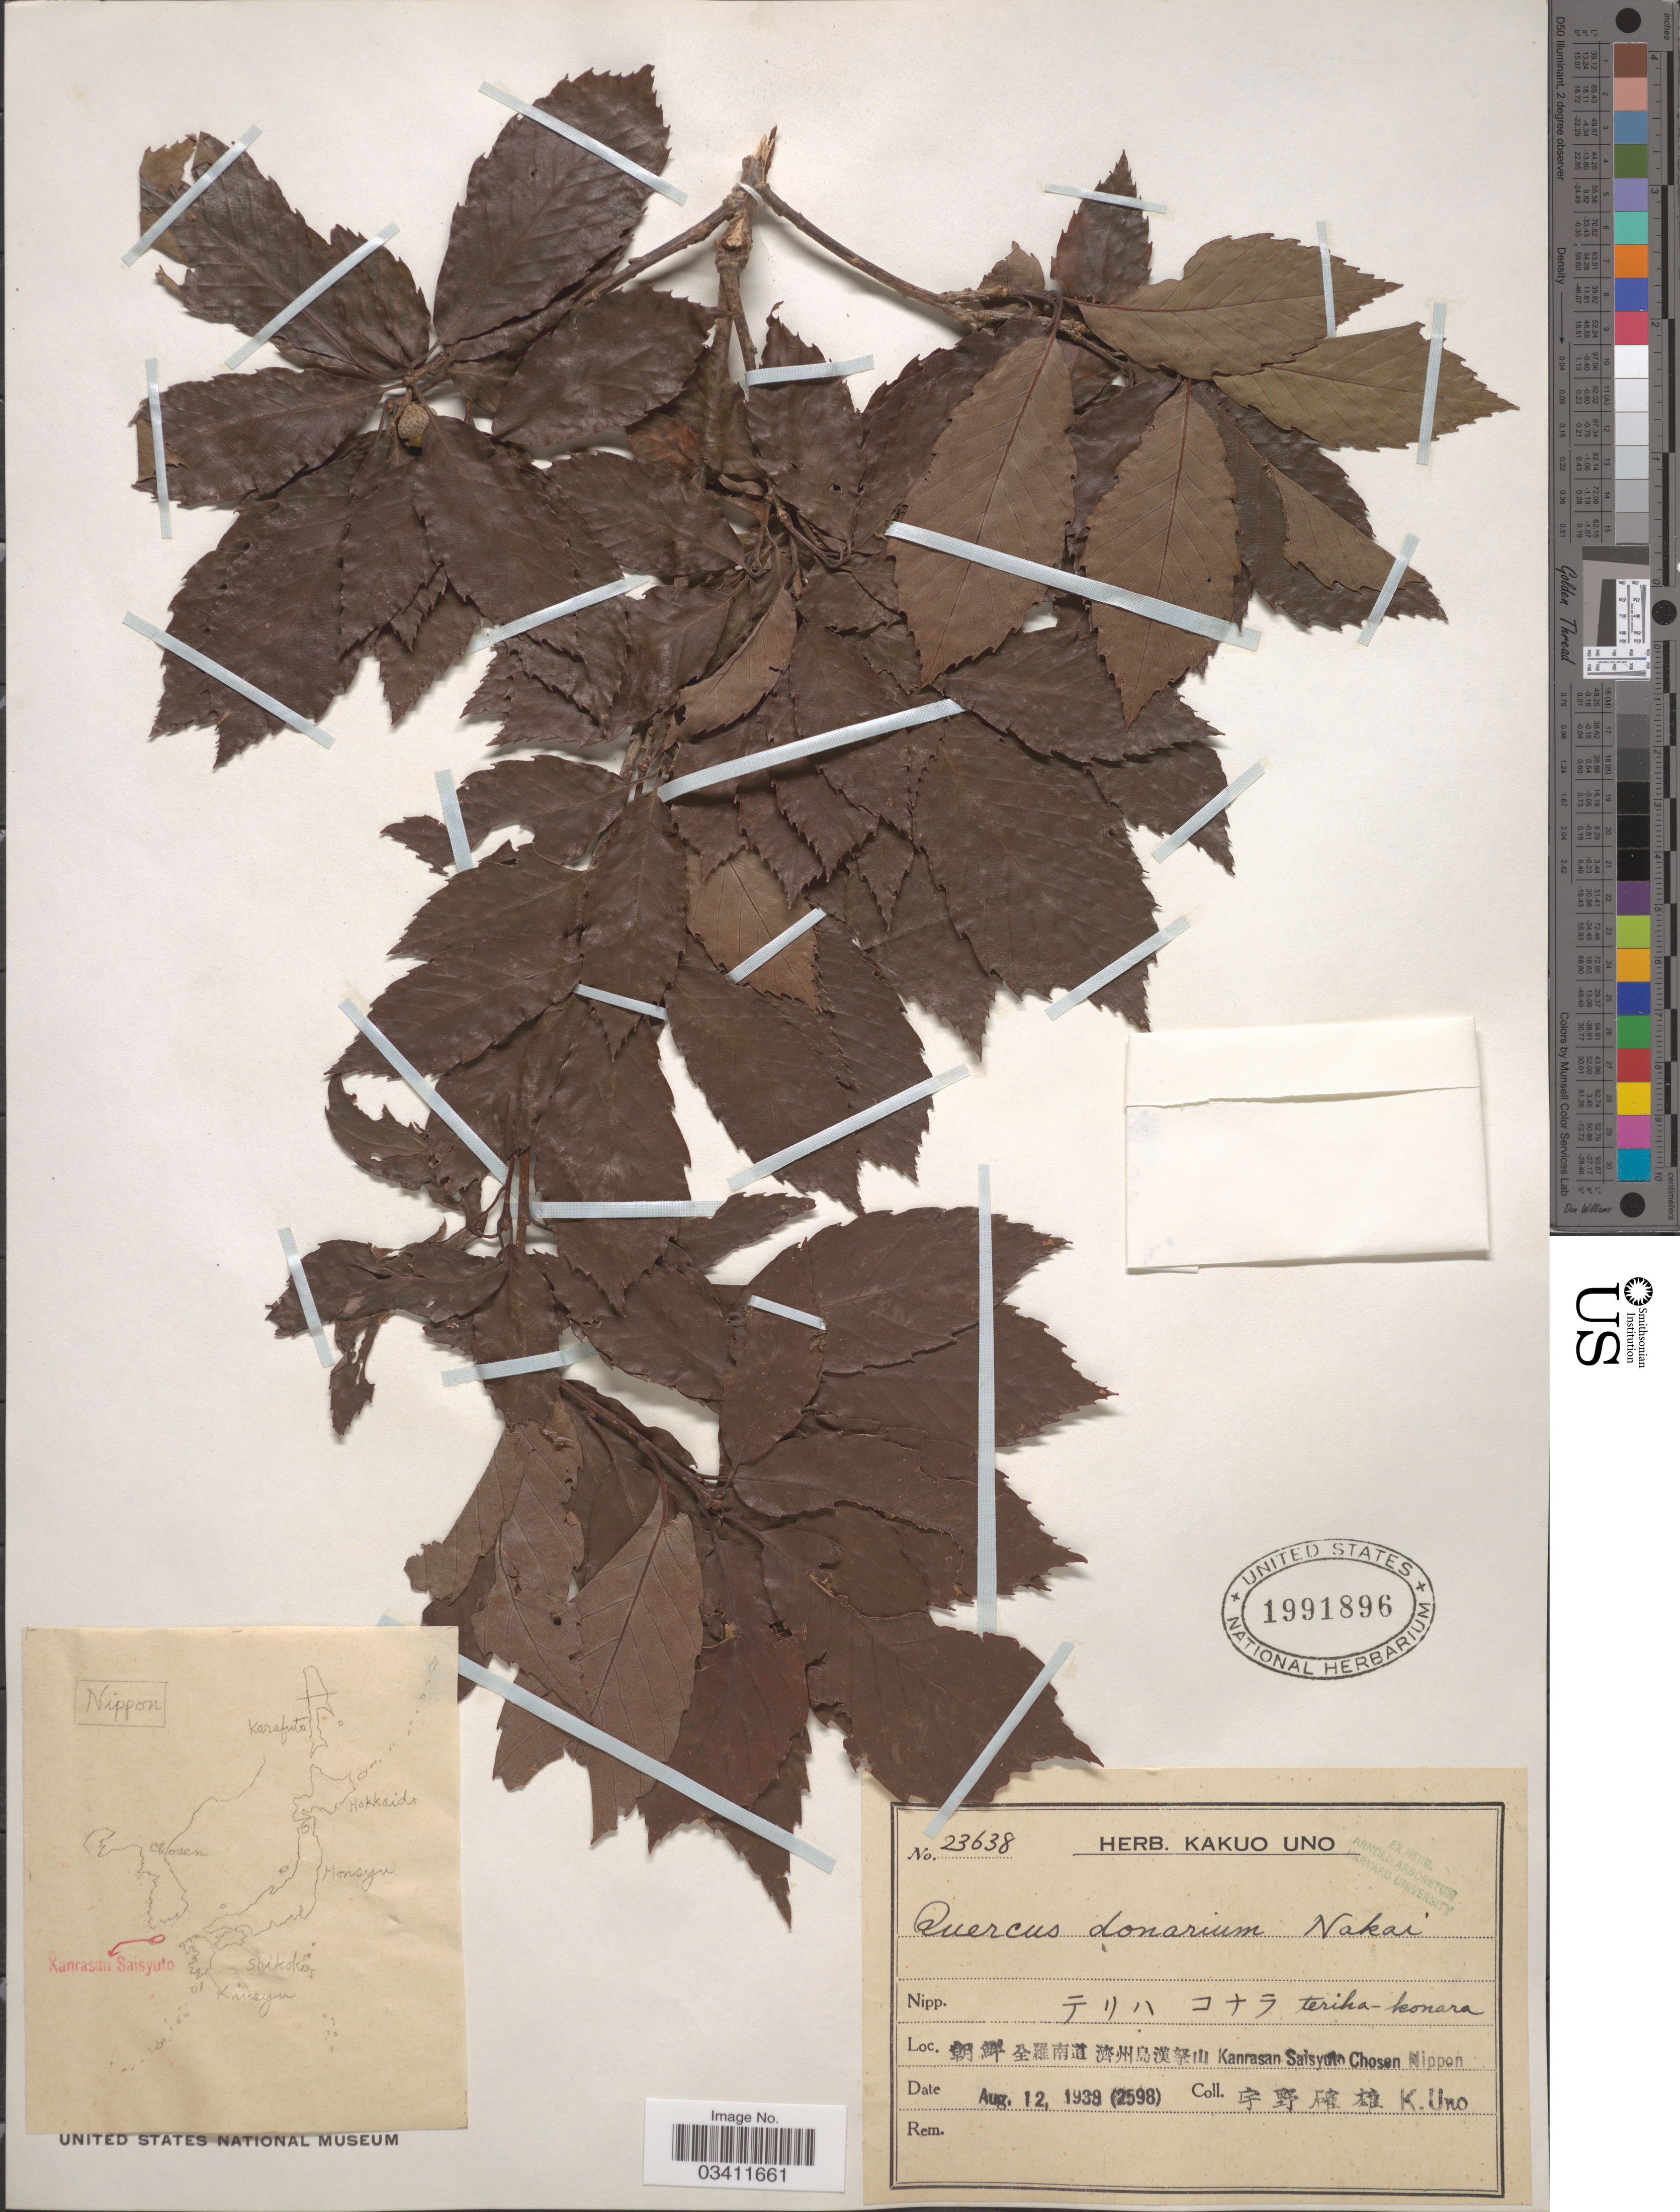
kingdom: Plantae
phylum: Tracheophyta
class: Magnoliopsida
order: Fagales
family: Fagaceae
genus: Quercus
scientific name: Quercus donarium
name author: Nakai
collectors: K. Uno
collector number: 23638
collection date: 1938-08-12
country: Japan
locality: X Kanrasan Saisyuto Chosen Nippon.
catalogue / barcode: US 1991896